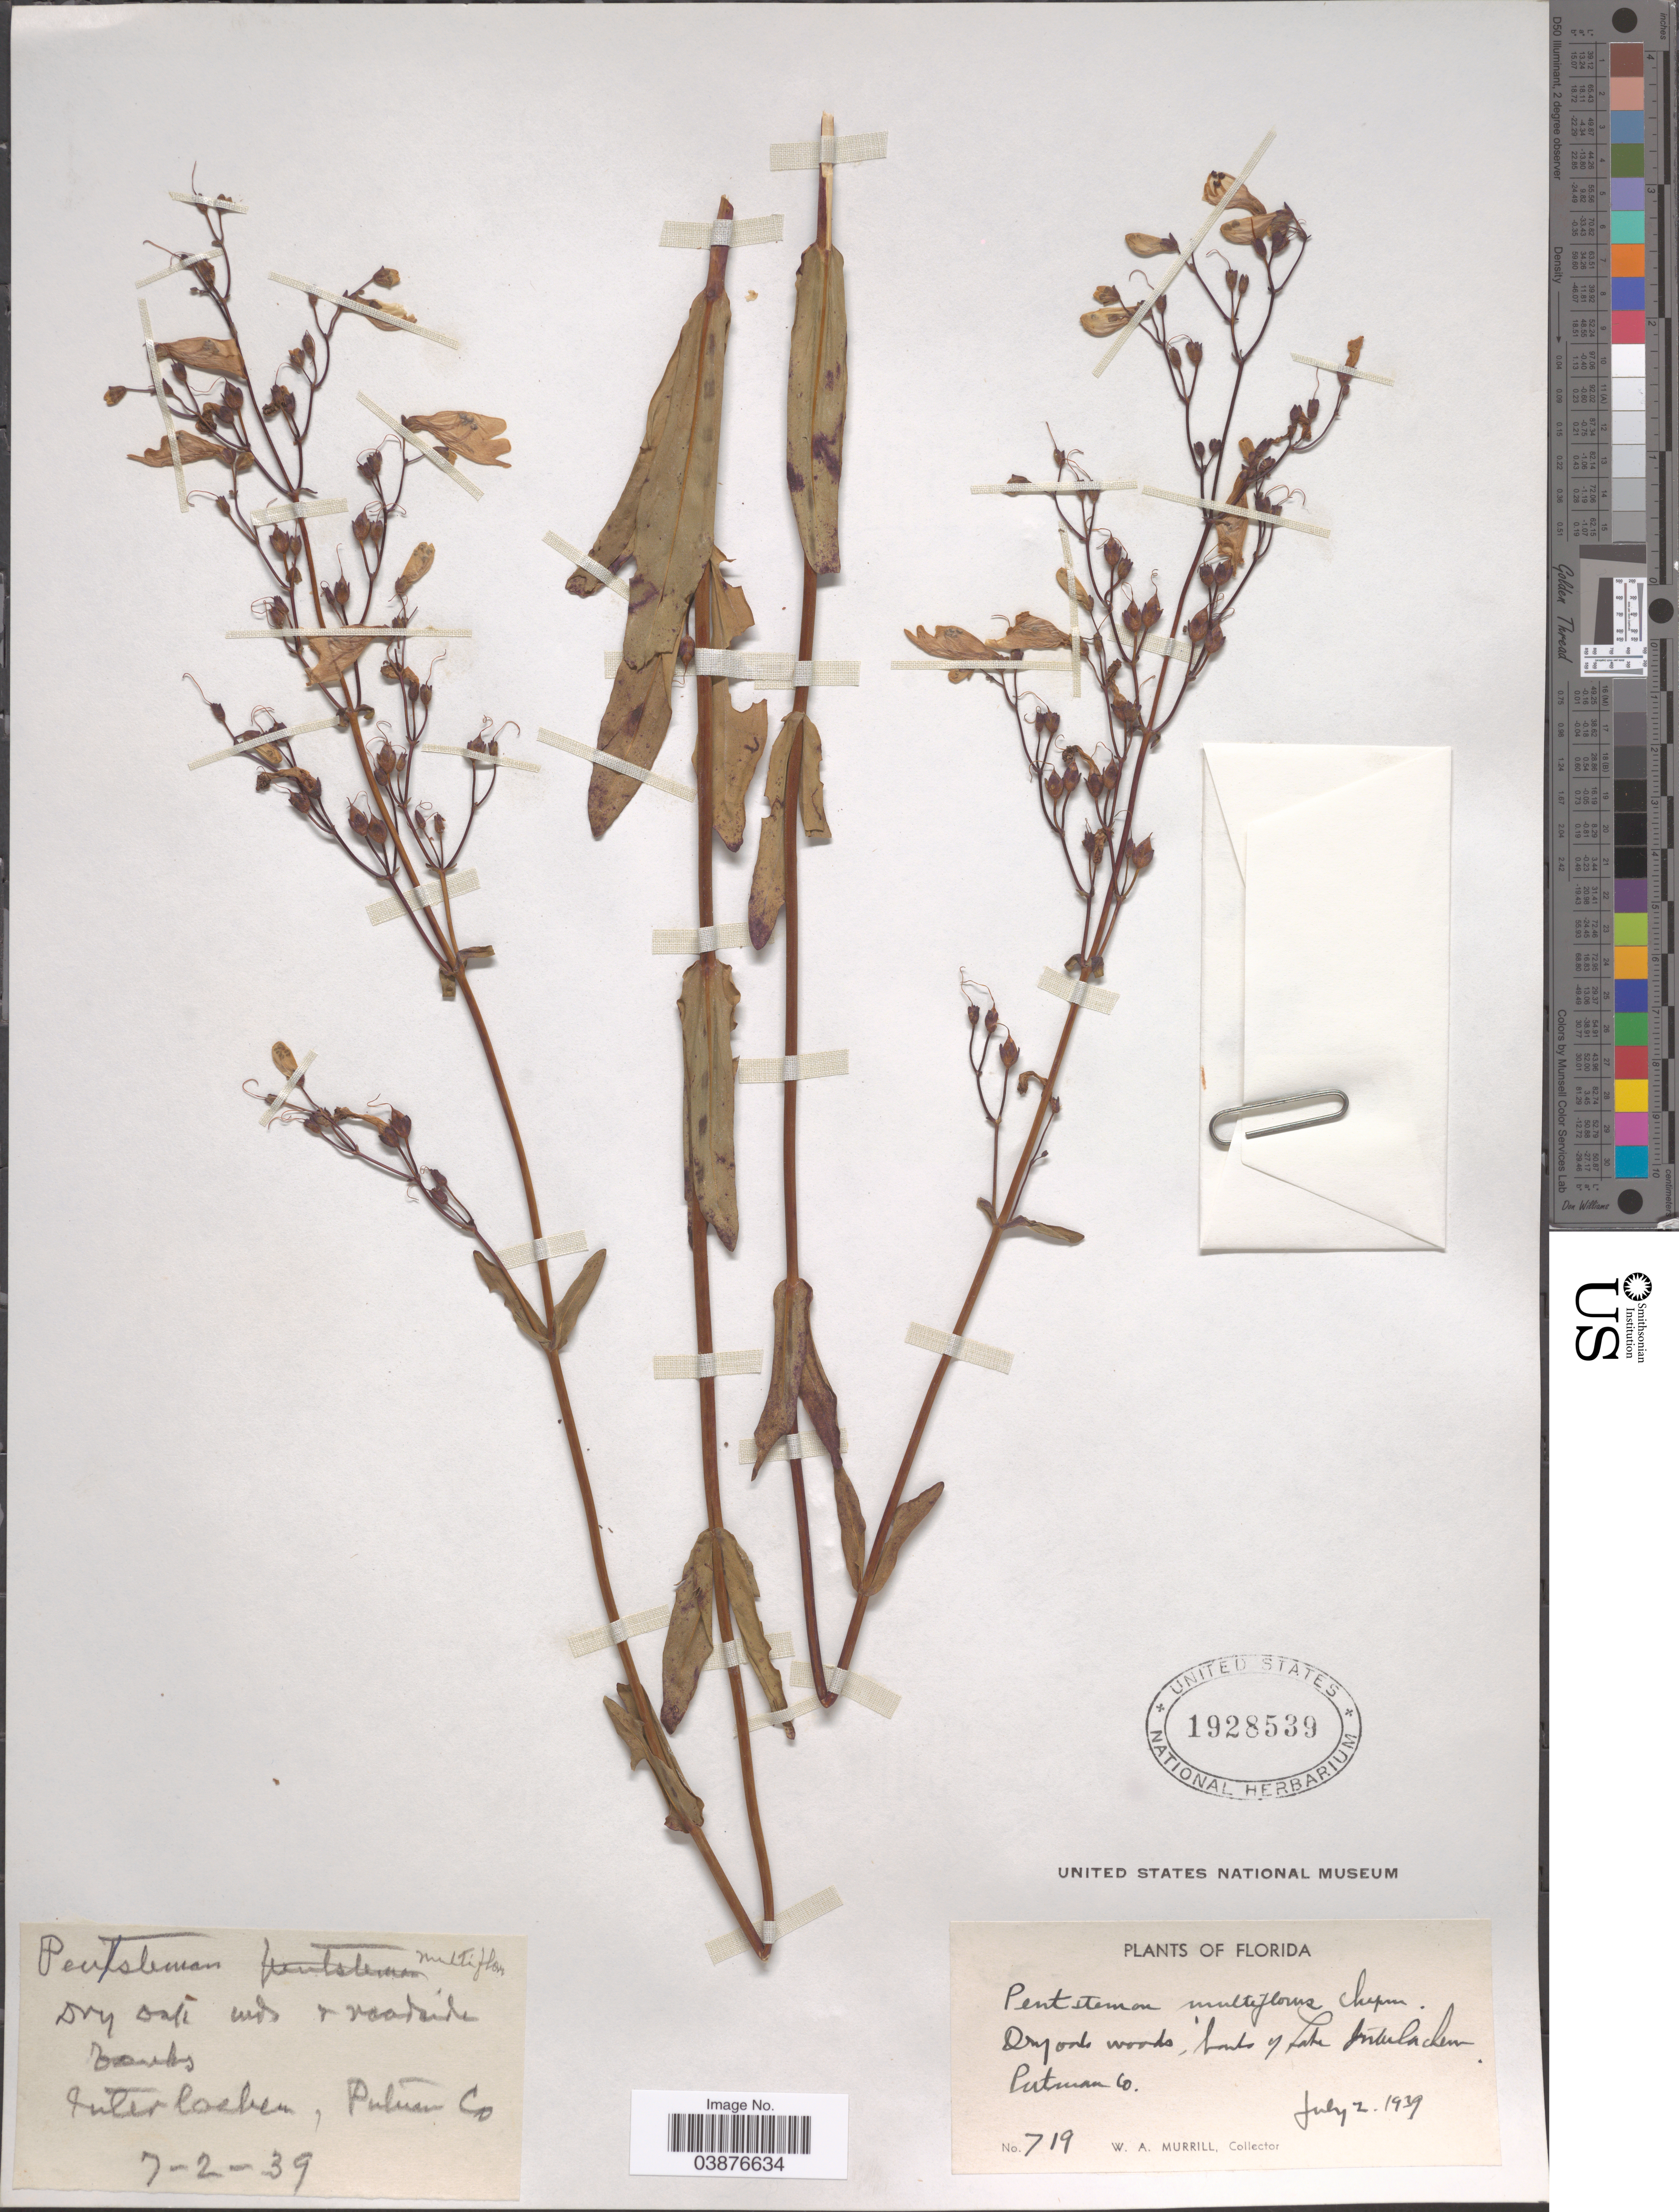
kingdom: Plantae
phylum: Tracheophyta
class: Magnoliopsida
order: Lamiales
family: Plantaginaceae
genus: Penstemon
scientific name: Penstemon multiflorus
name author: (Benth.) Chapm. ex Small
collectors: W. A. Murrill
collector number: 719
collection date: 1939-07-02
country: United States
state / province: Florida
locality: Lake Interlachen. Putnam Co.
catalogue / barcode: US 1928539